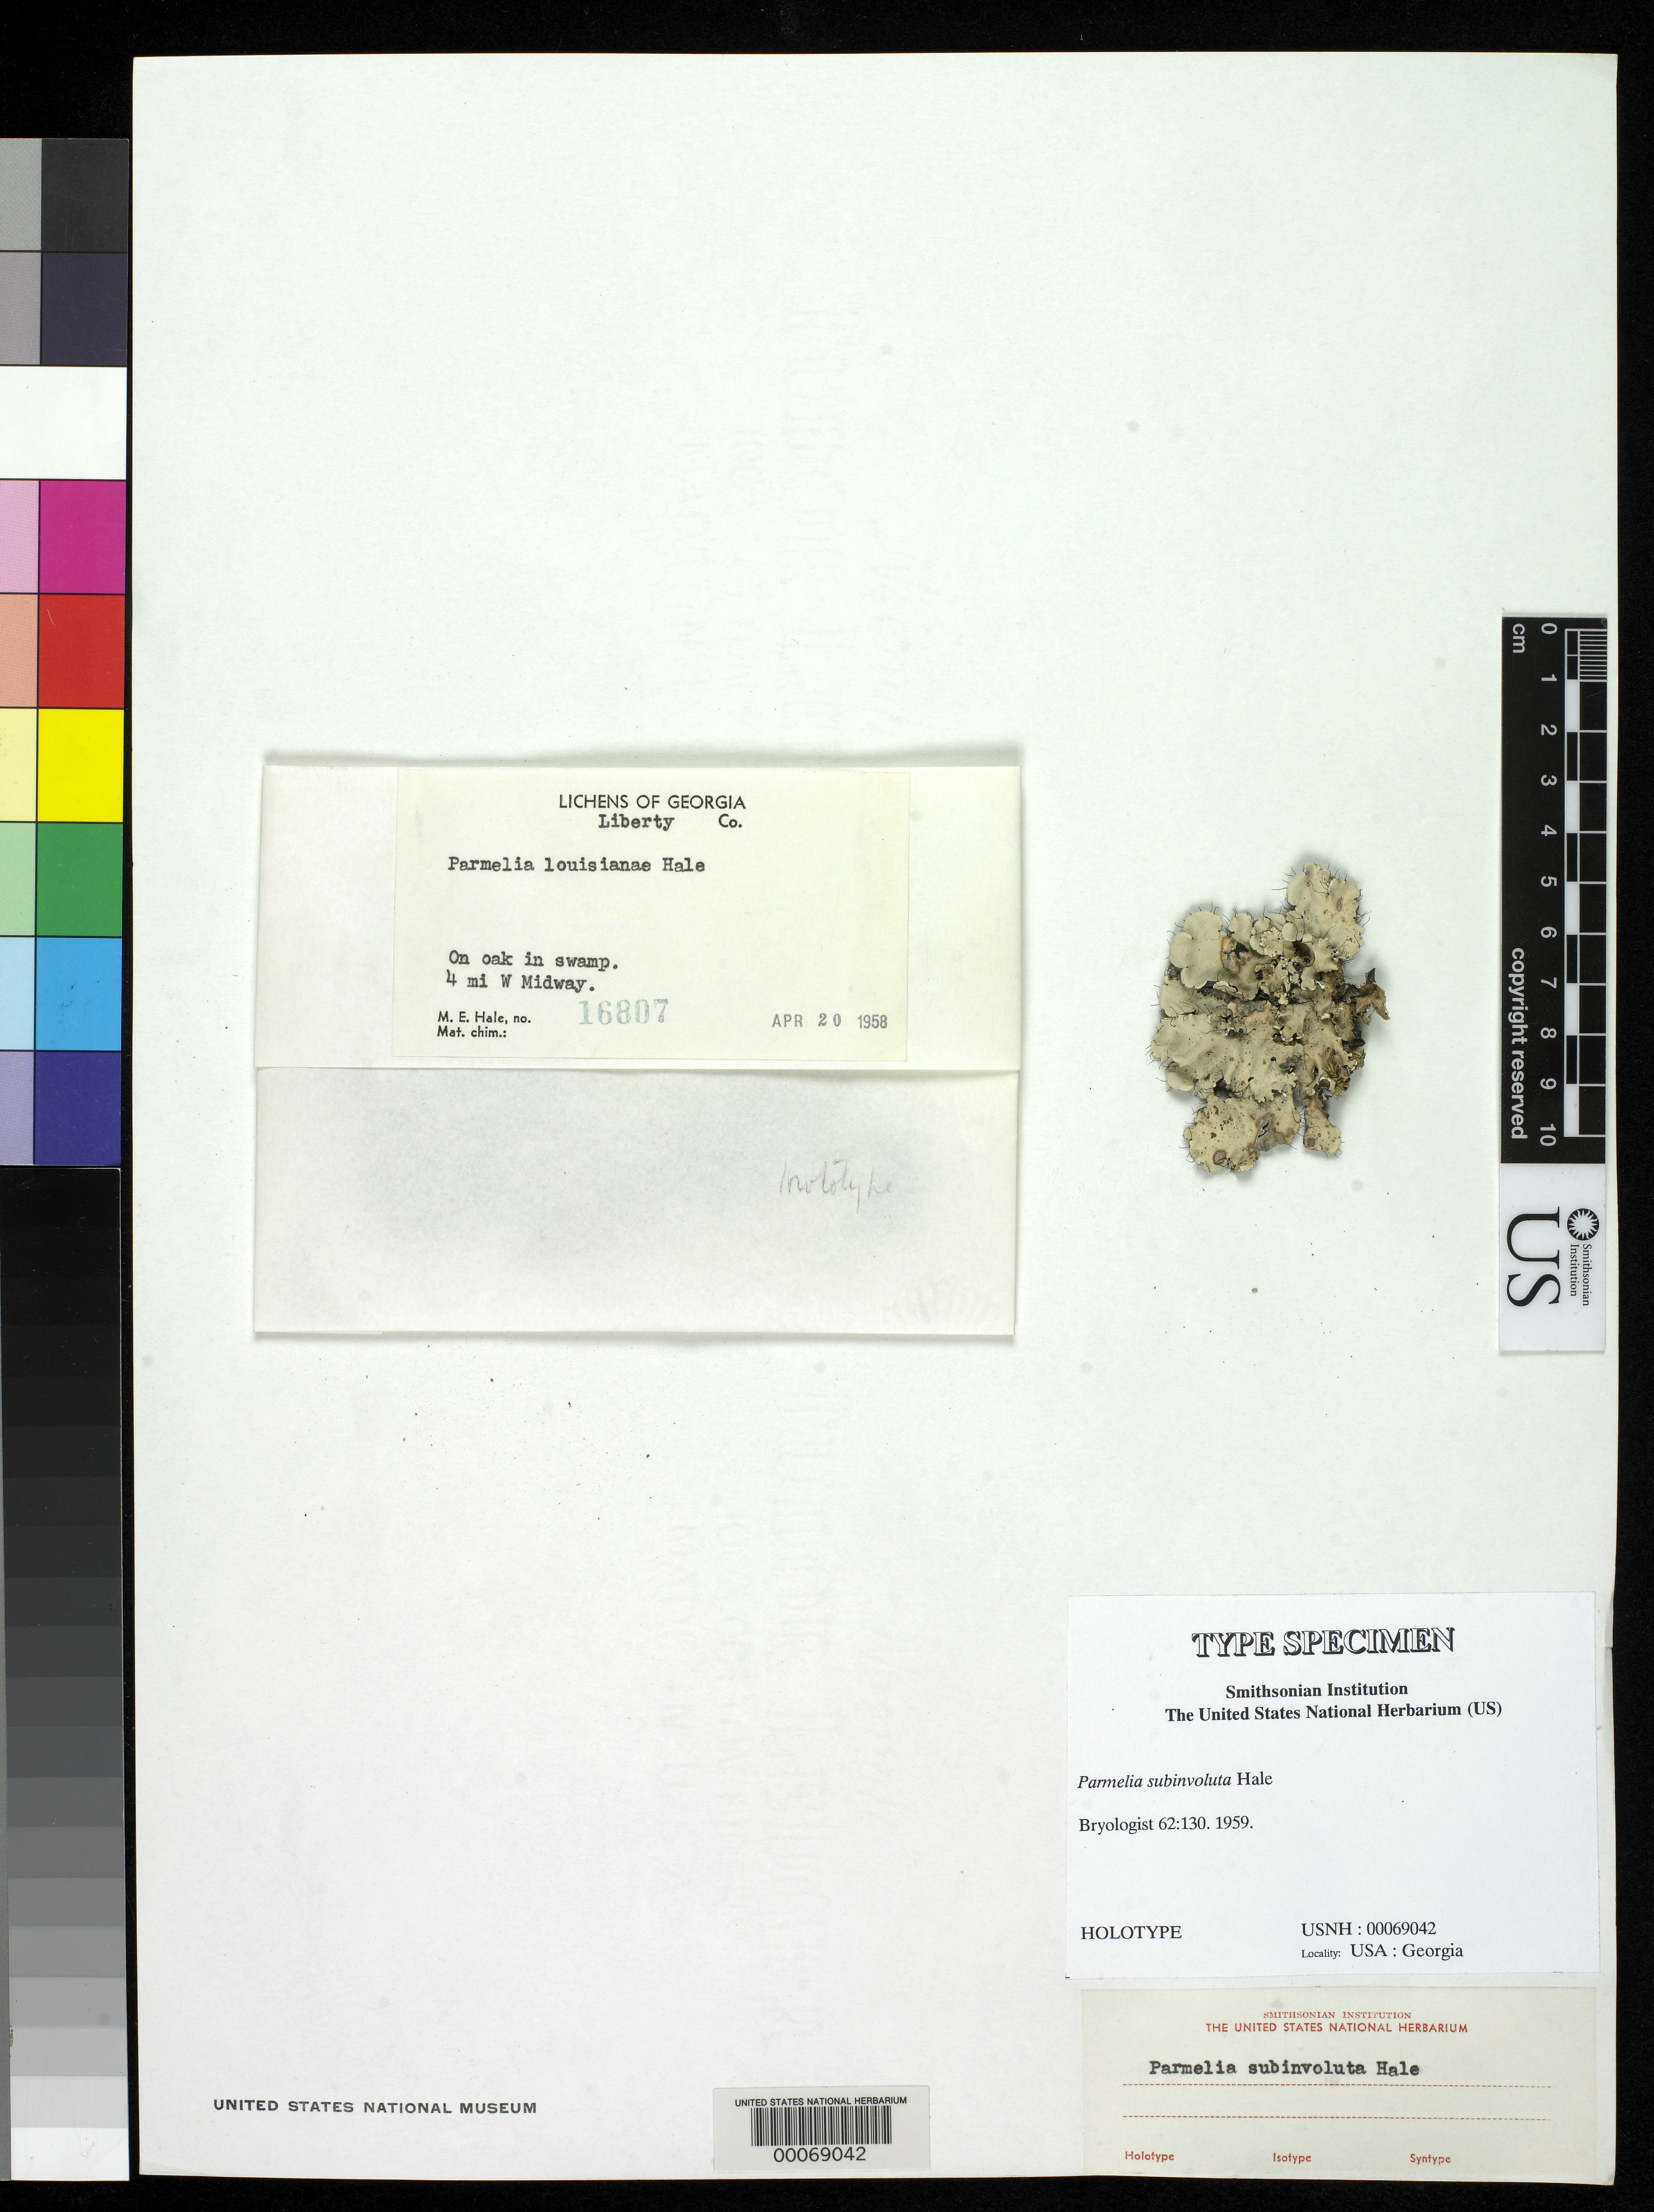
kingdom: Fungi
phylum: Ascomycota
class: Lecanoromycetes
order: Lecanorales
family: Parmeliaceae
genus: Parmelia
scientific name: Parmelia subinvoluta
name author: Hale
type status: Holotype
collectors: M. Hale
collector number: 16807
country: United States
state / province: Georgia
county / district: Liberty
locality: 4 mi W Midway.